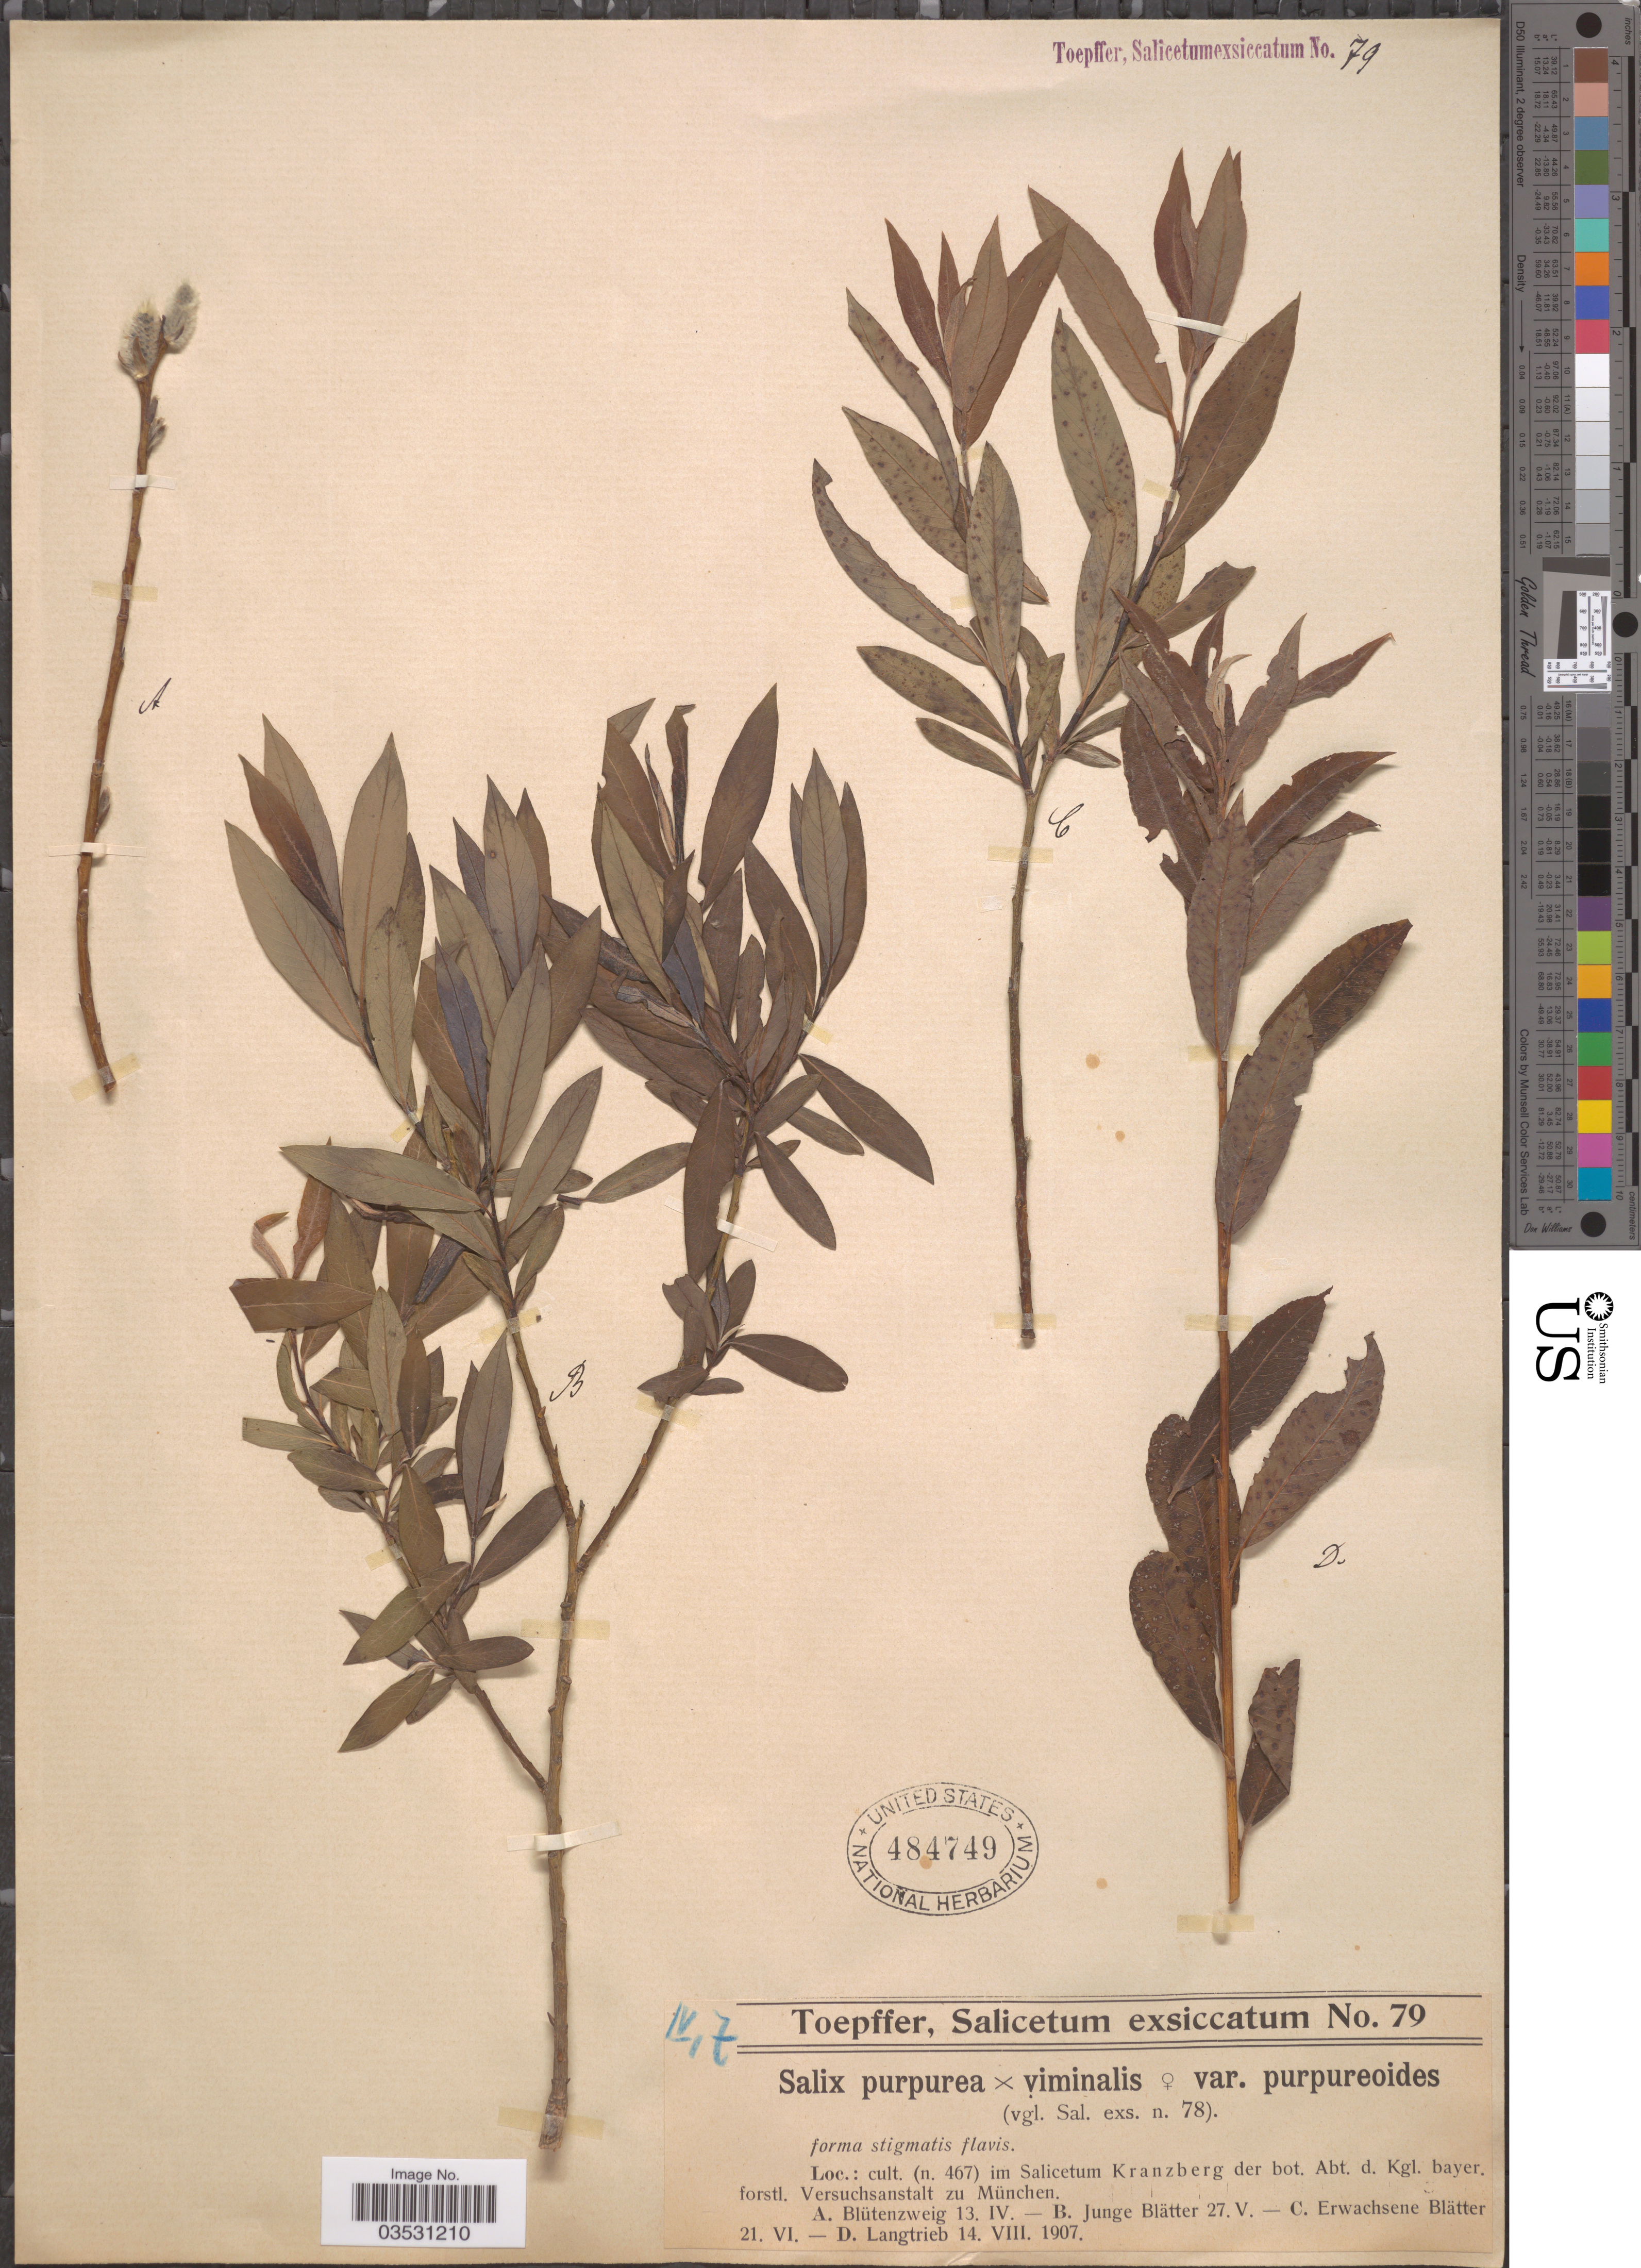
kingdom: Plantae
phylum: Tracheophyta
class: Magnoliopsida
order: Malpighiales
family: Salicaceae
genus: Salix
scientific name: Salix purpurea x S. viminalis var. purpureoides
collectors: A. Toepffer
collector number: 79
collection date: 1907-04-13/1907-08-14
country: Germany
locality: Cult. (n. 467) im Salicetum Kranzberg der bot. Abt. d. Kgl. bayer. forstl. Versuchsanstalt zu München.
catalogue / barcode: US 484749